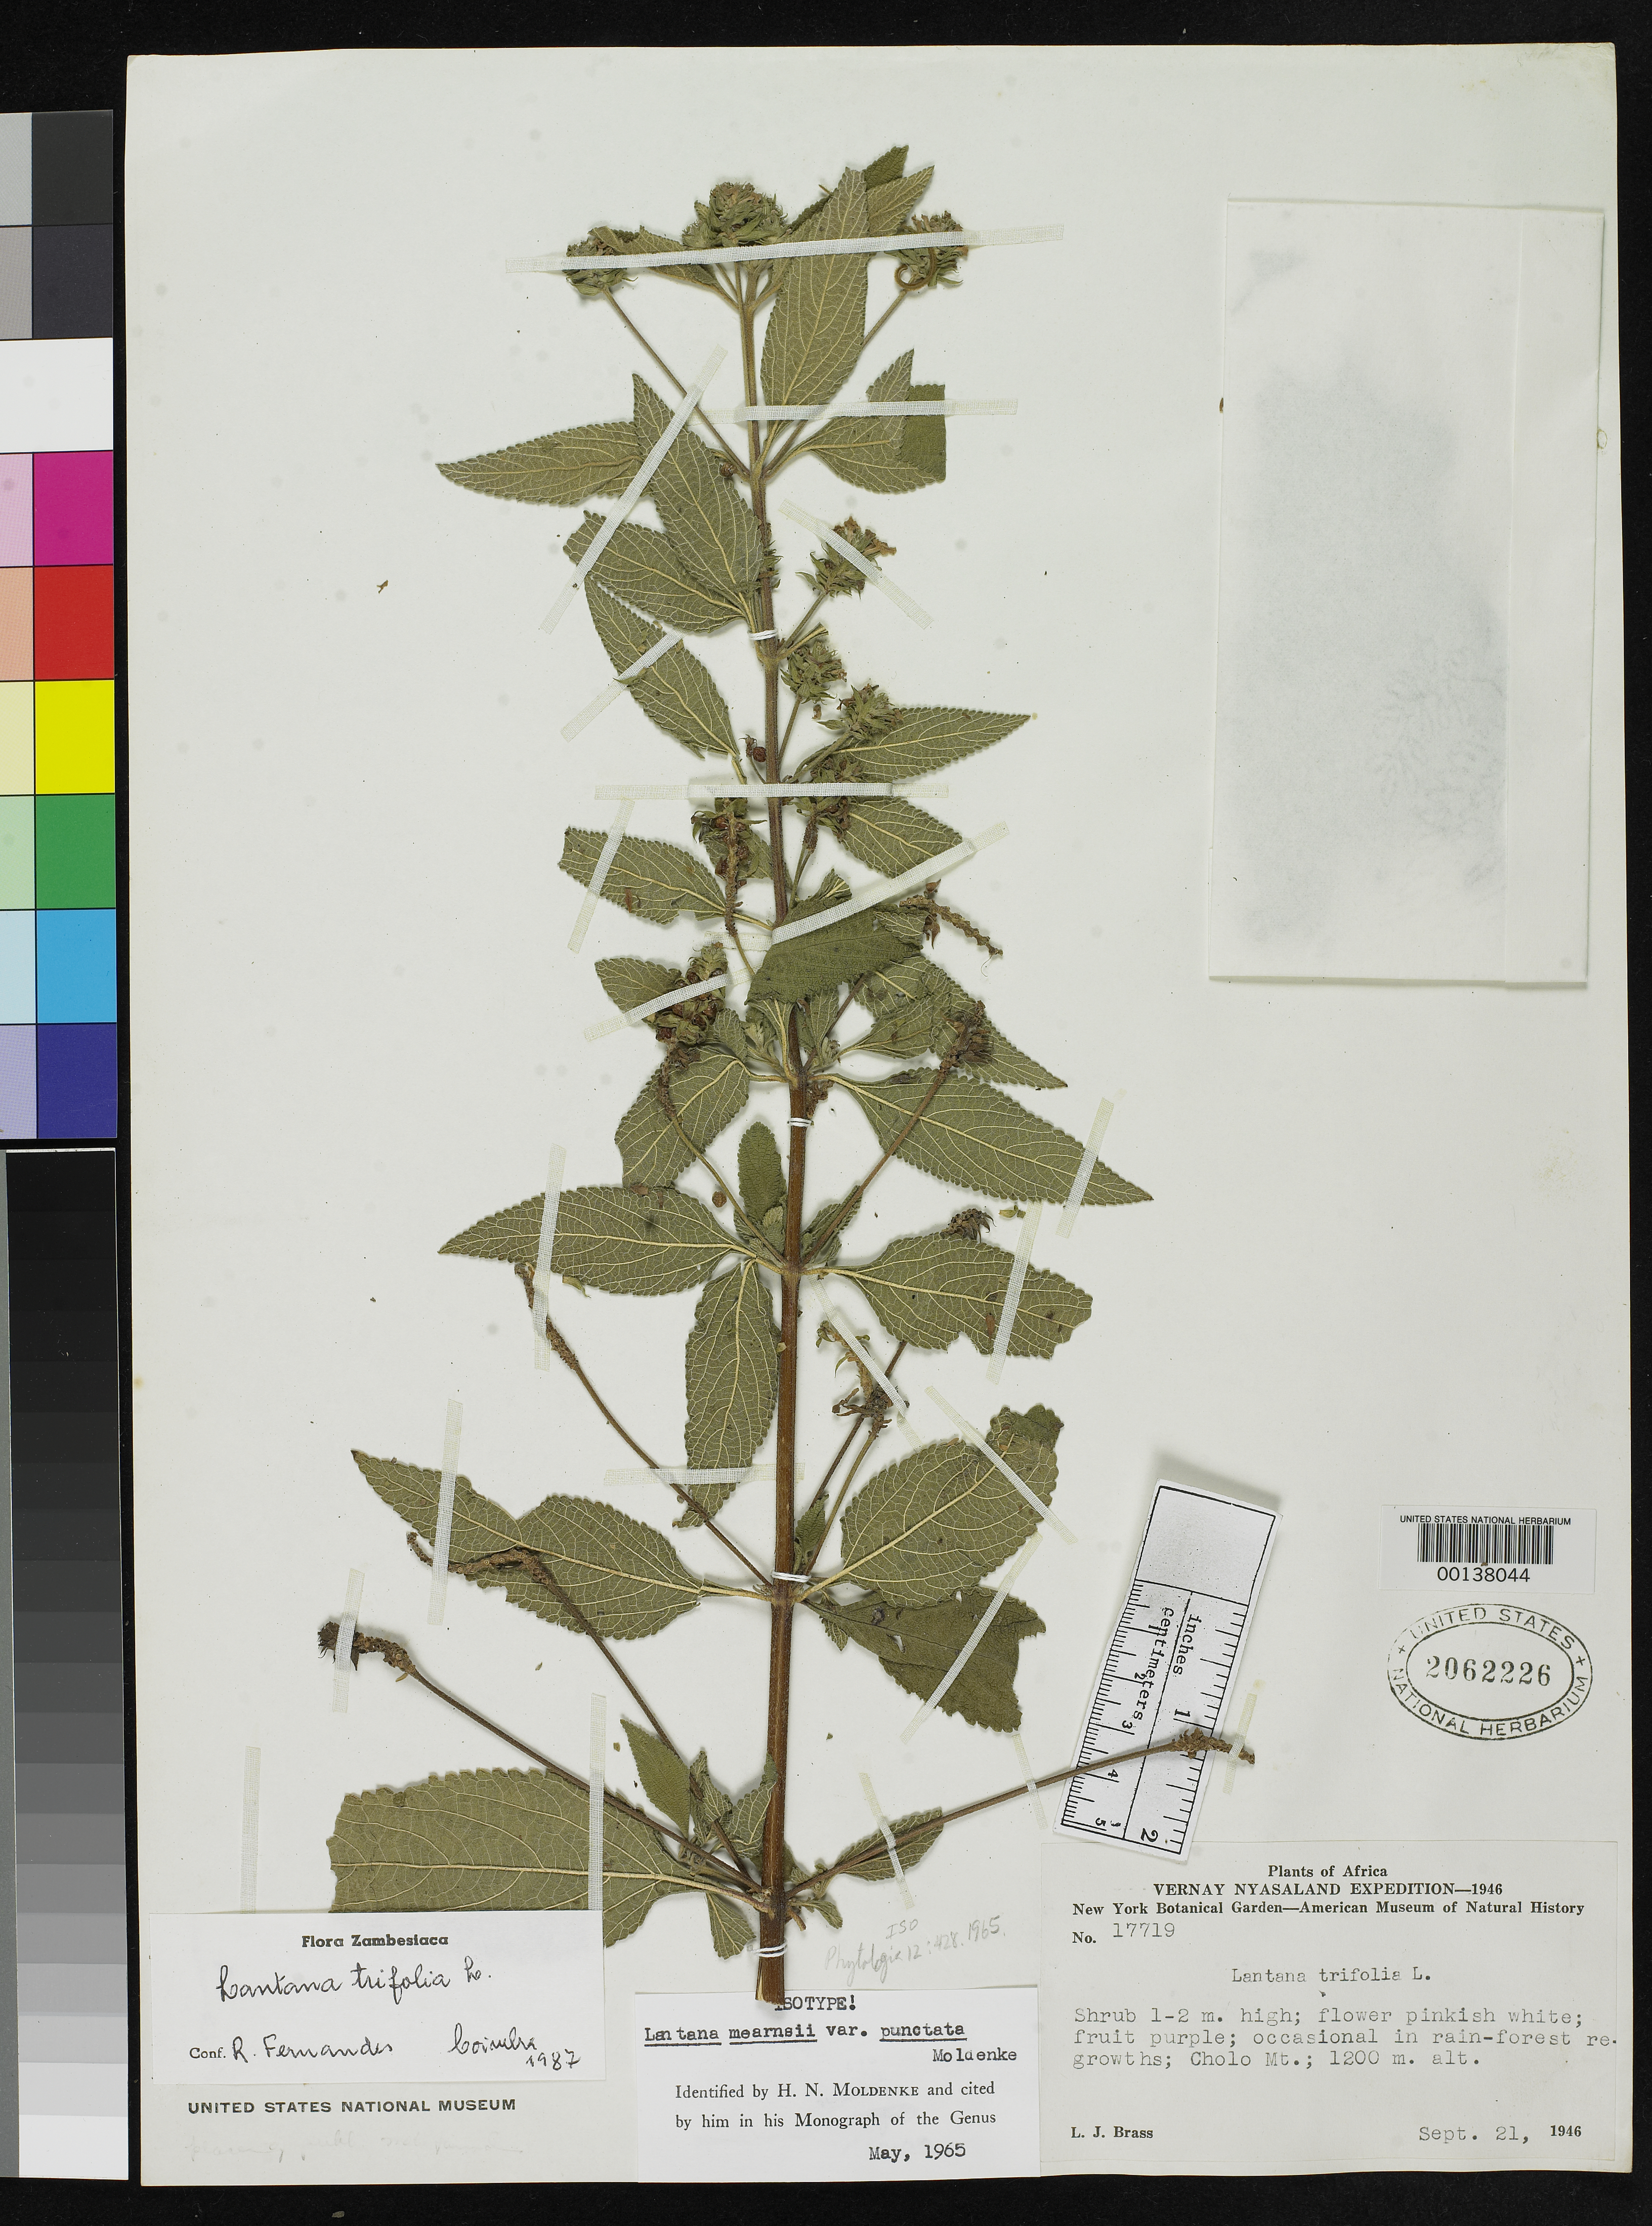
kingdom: Plantae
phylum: Tracheophyta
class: Magnoliopsida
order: Lamiales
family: Verbenaceae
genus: Lantana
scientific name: Lantana mearnsii var. punctata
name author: Moldenke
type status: Isotype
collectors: L. J. Brass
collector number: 17719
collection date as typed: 21 Sep 1946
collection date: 1946-09-21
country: Malawi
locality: Cholo Mountain.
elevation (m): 1200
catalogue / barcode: US 2062226